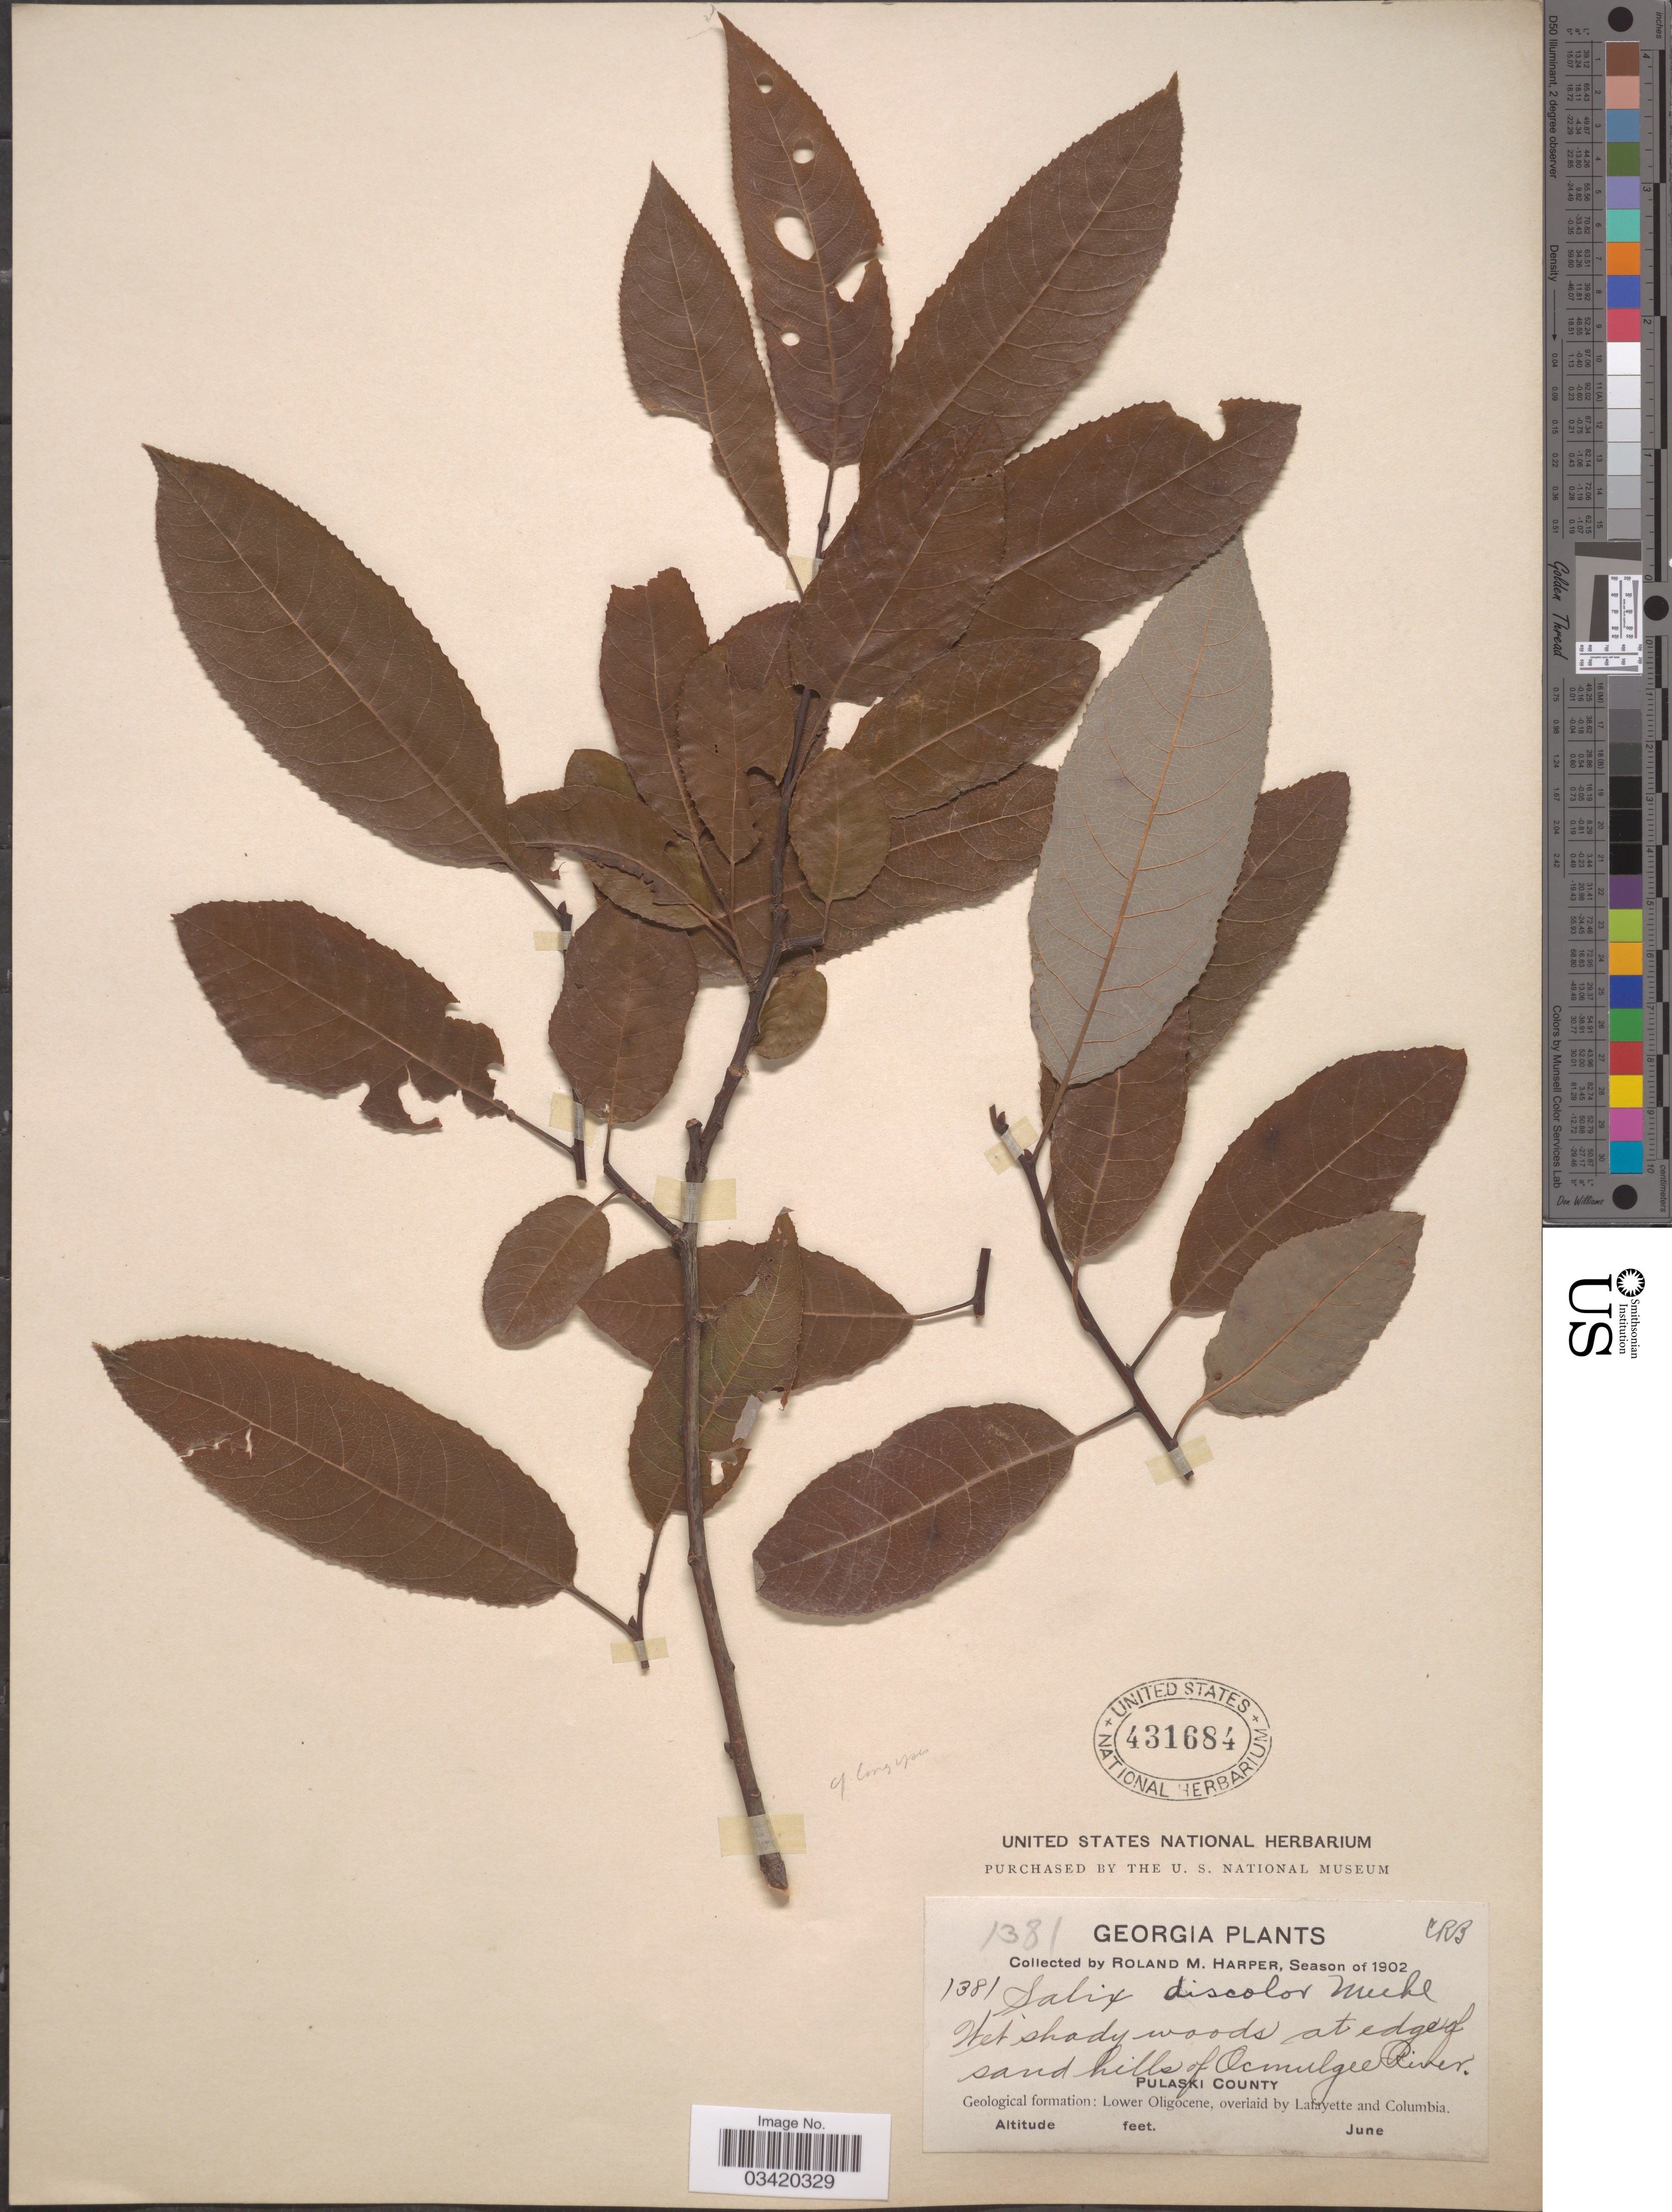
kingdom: Plantae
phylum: Tracheophyta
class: Magnoliopsida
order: Malpighiales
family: Salicaceae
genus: Salix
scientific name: Salix floridana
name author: Chapm.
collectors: R. M. Harper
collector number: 1381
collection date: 1902-06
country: United States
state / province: Georgia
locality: Edge of sand hills of Ocmulgee-River. Pulaski County. Geological formation: Lower Oligocene, overlaid by Lafayette and Columbia.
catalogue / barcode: US 431684